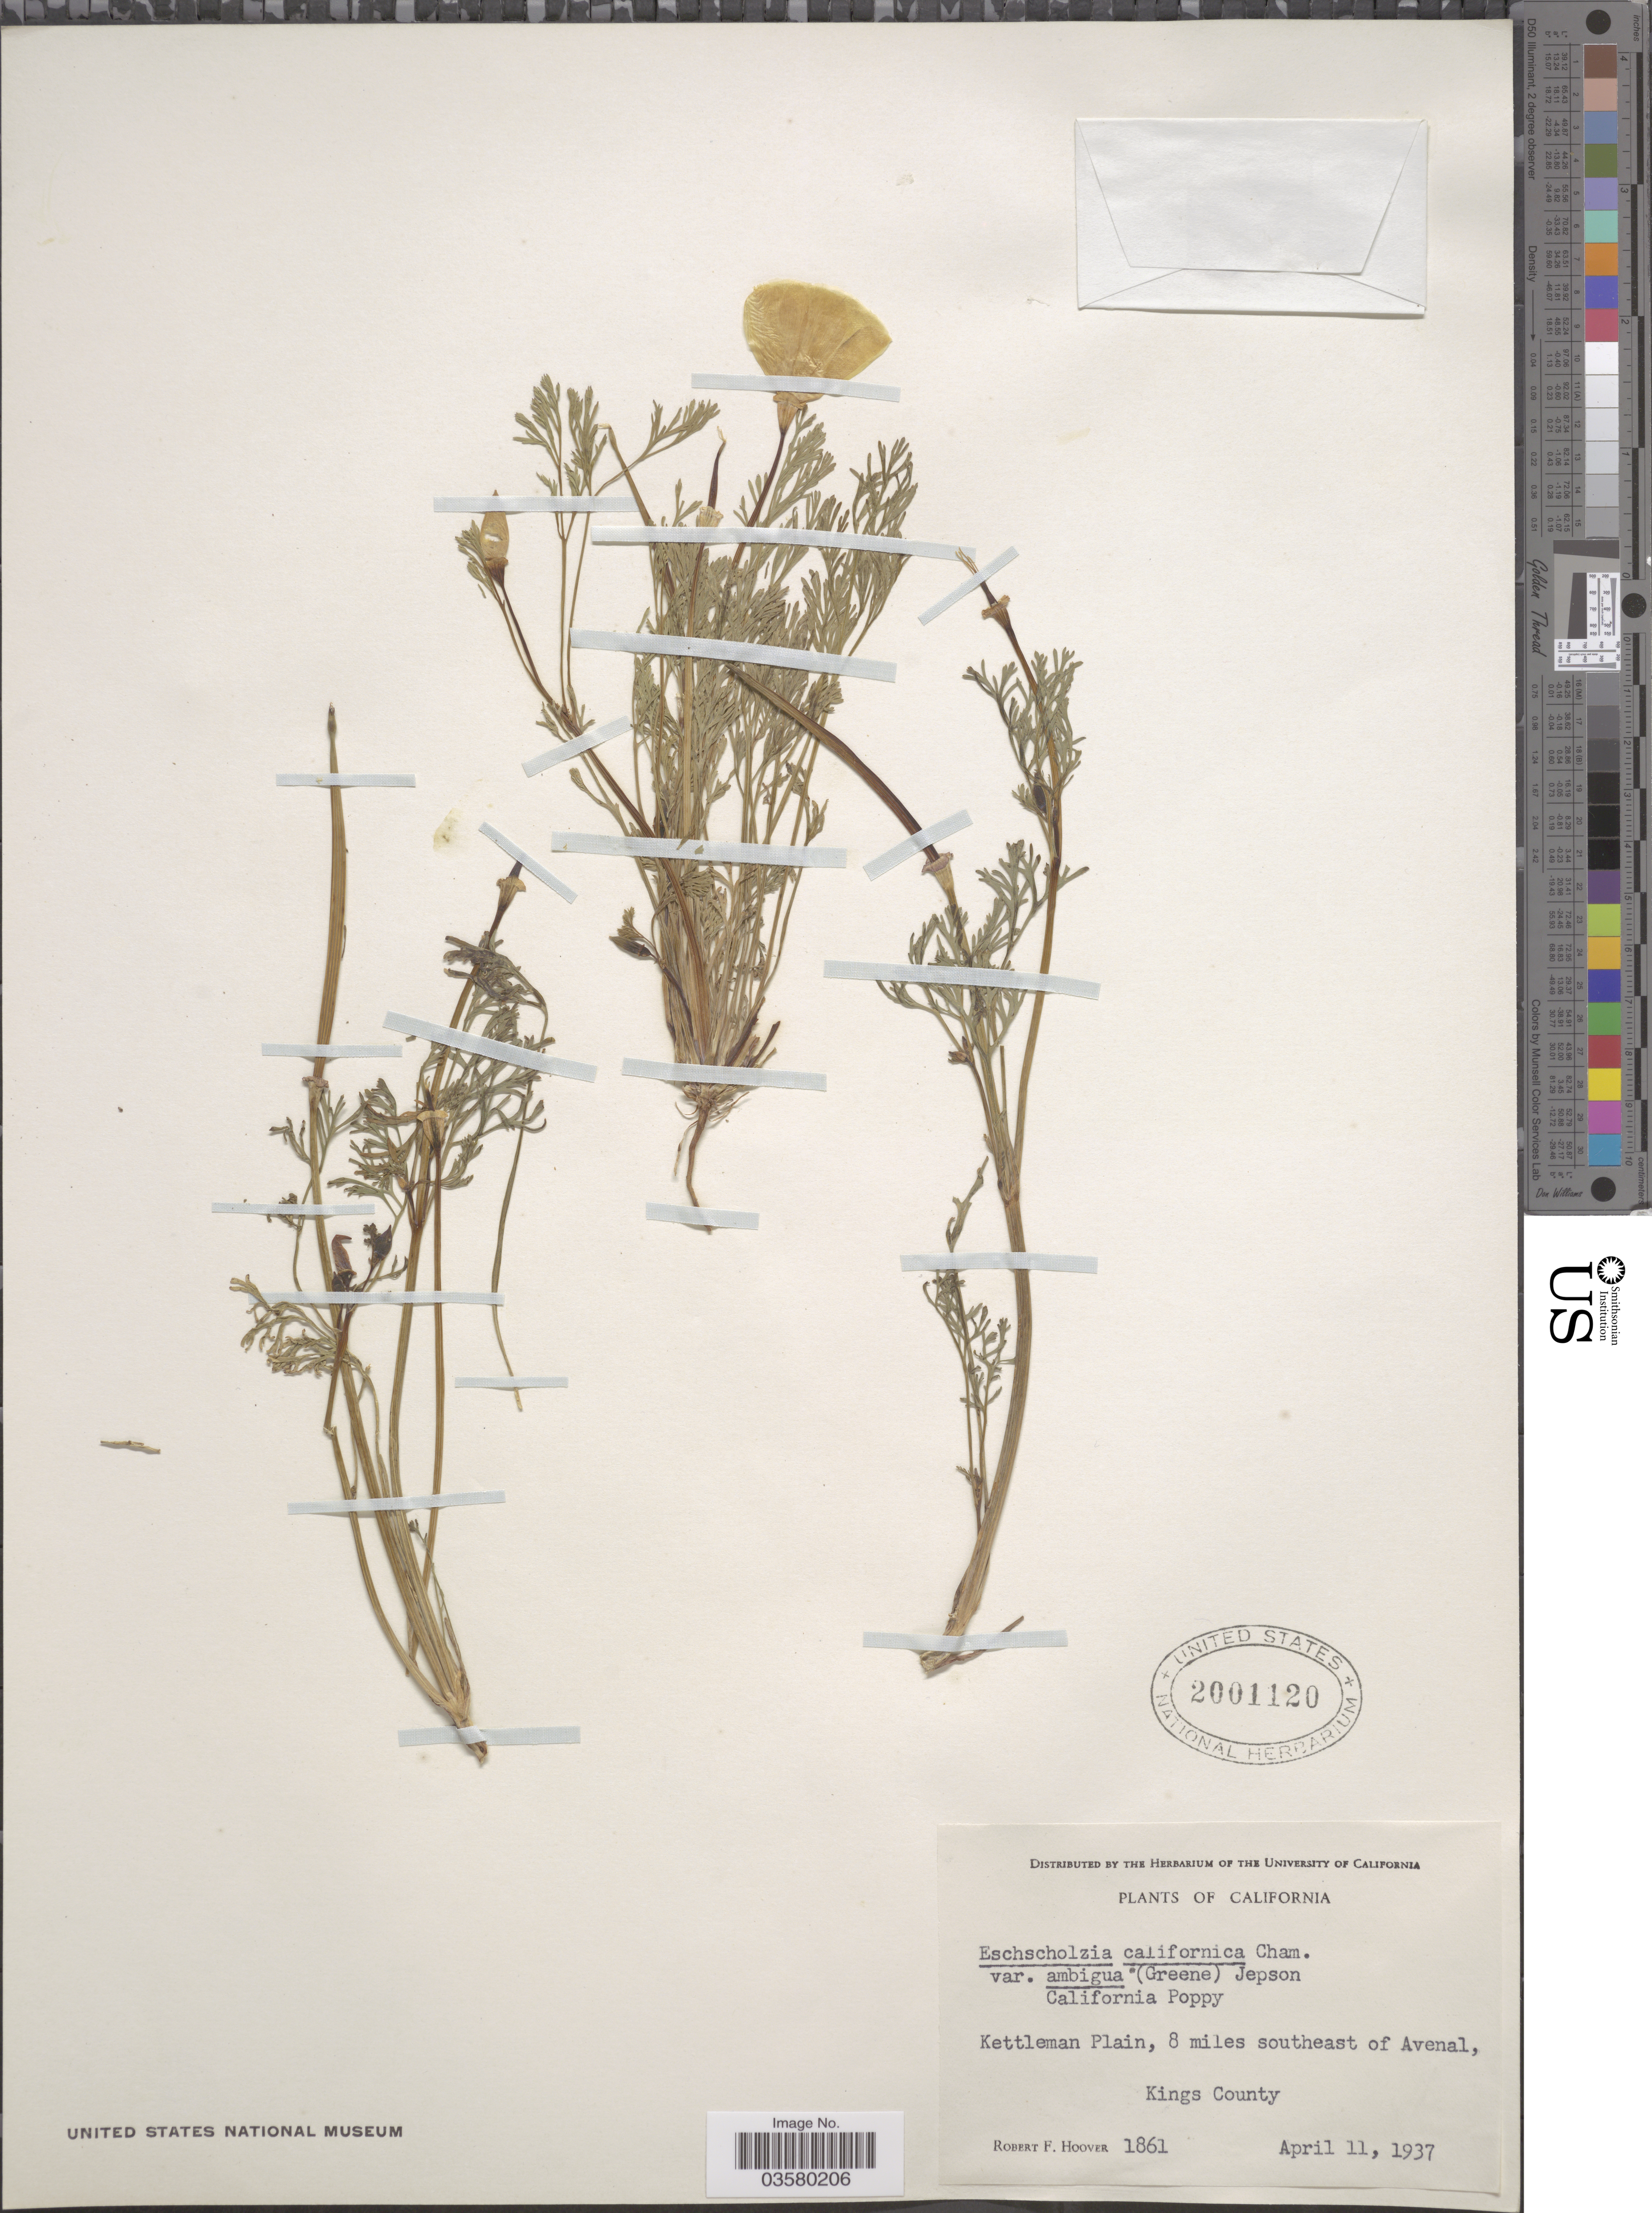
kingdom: Plantae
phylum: Tracheophyta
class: Magnoliopsida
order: Ranunculales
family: Papaveraceae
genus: Eschscholzia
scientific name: Eschscholzia californica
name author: Cham.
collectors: R. F. Hoover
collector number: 1861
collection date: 1937-04-11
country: United States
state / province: California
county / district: Kings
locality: Kettleman Plain, 8 miles southeast of Avenal, Kings County.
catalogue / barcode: US 2001120